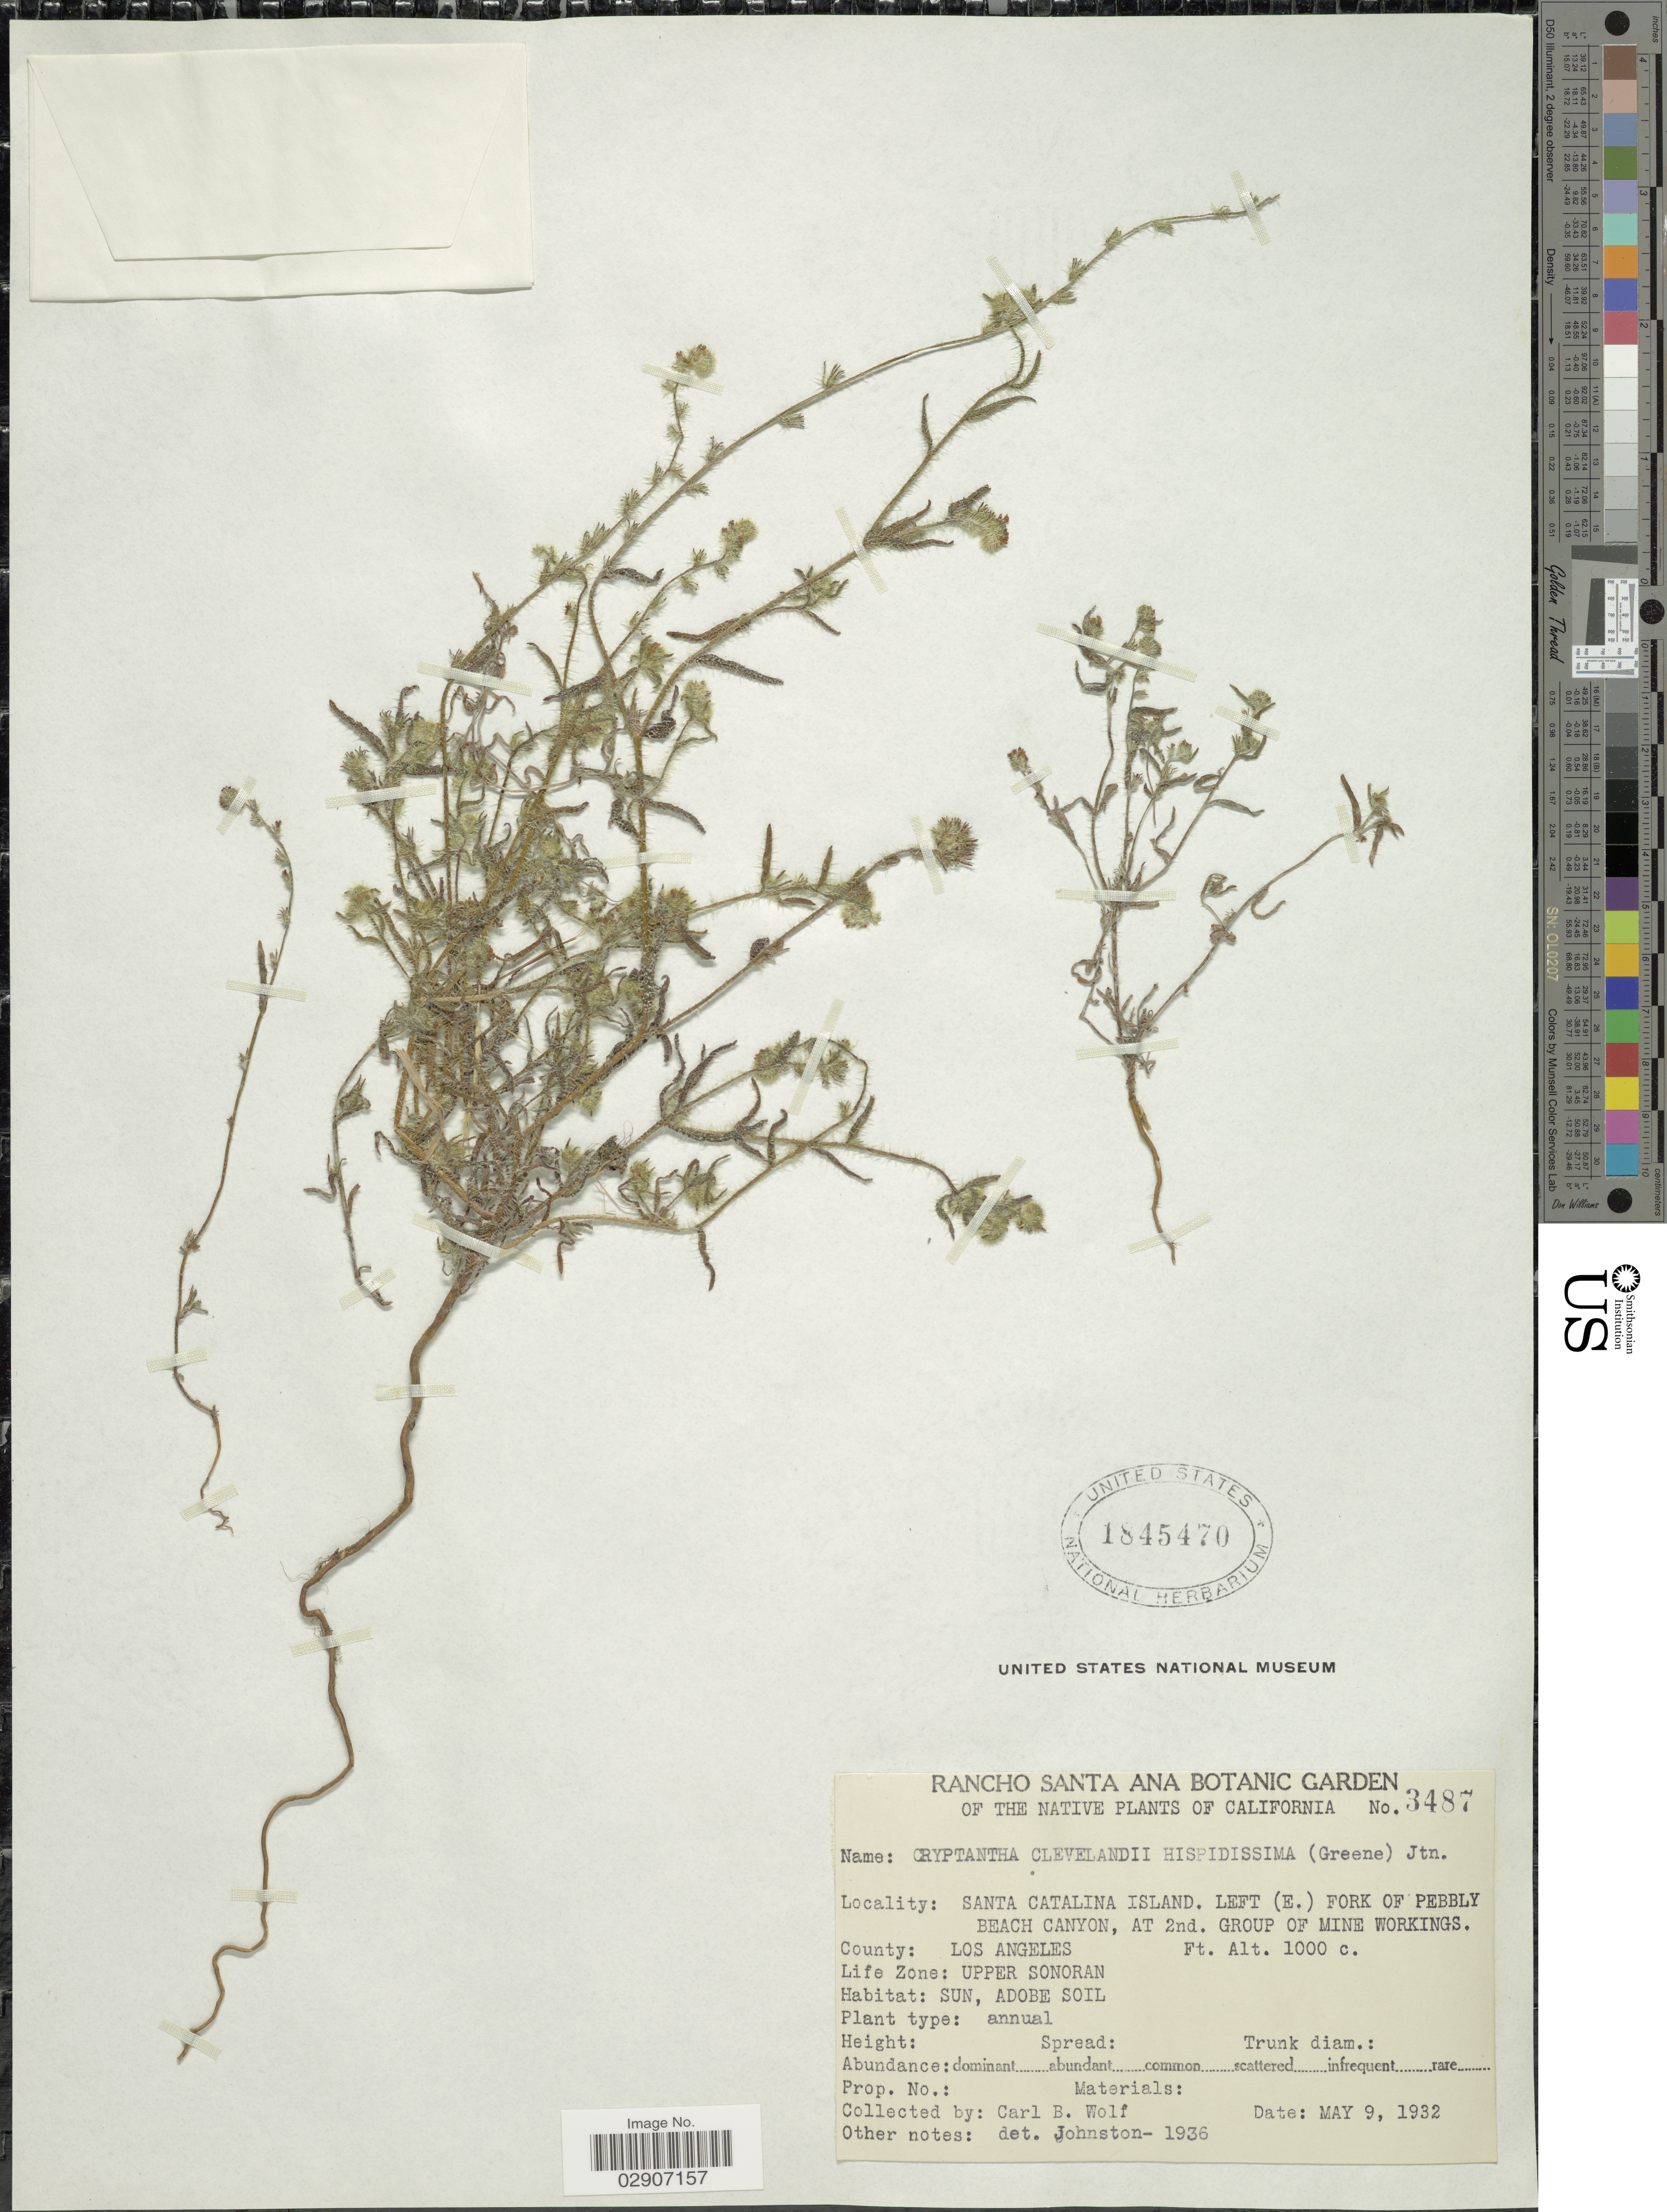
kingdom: Plantae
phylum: Tracheophyta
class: Magnoliopsida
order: Boraginales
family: Boraginaceae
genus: Cryptantha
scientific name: Cryptantha clevelandii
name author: Greene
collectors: C. B. Wolf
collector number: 3487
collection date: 1932-05-09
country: United States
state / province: California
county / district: Los Angeles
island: Santa Catalina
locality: Santa Catalina Island. Left (E.) Fork of Pebbly Beach Canyon, at 2nd. Group of Mine Workings. County: Los Angeles. Life Zone: Upper Sonoran.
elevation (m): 305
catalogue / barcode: US 1845470